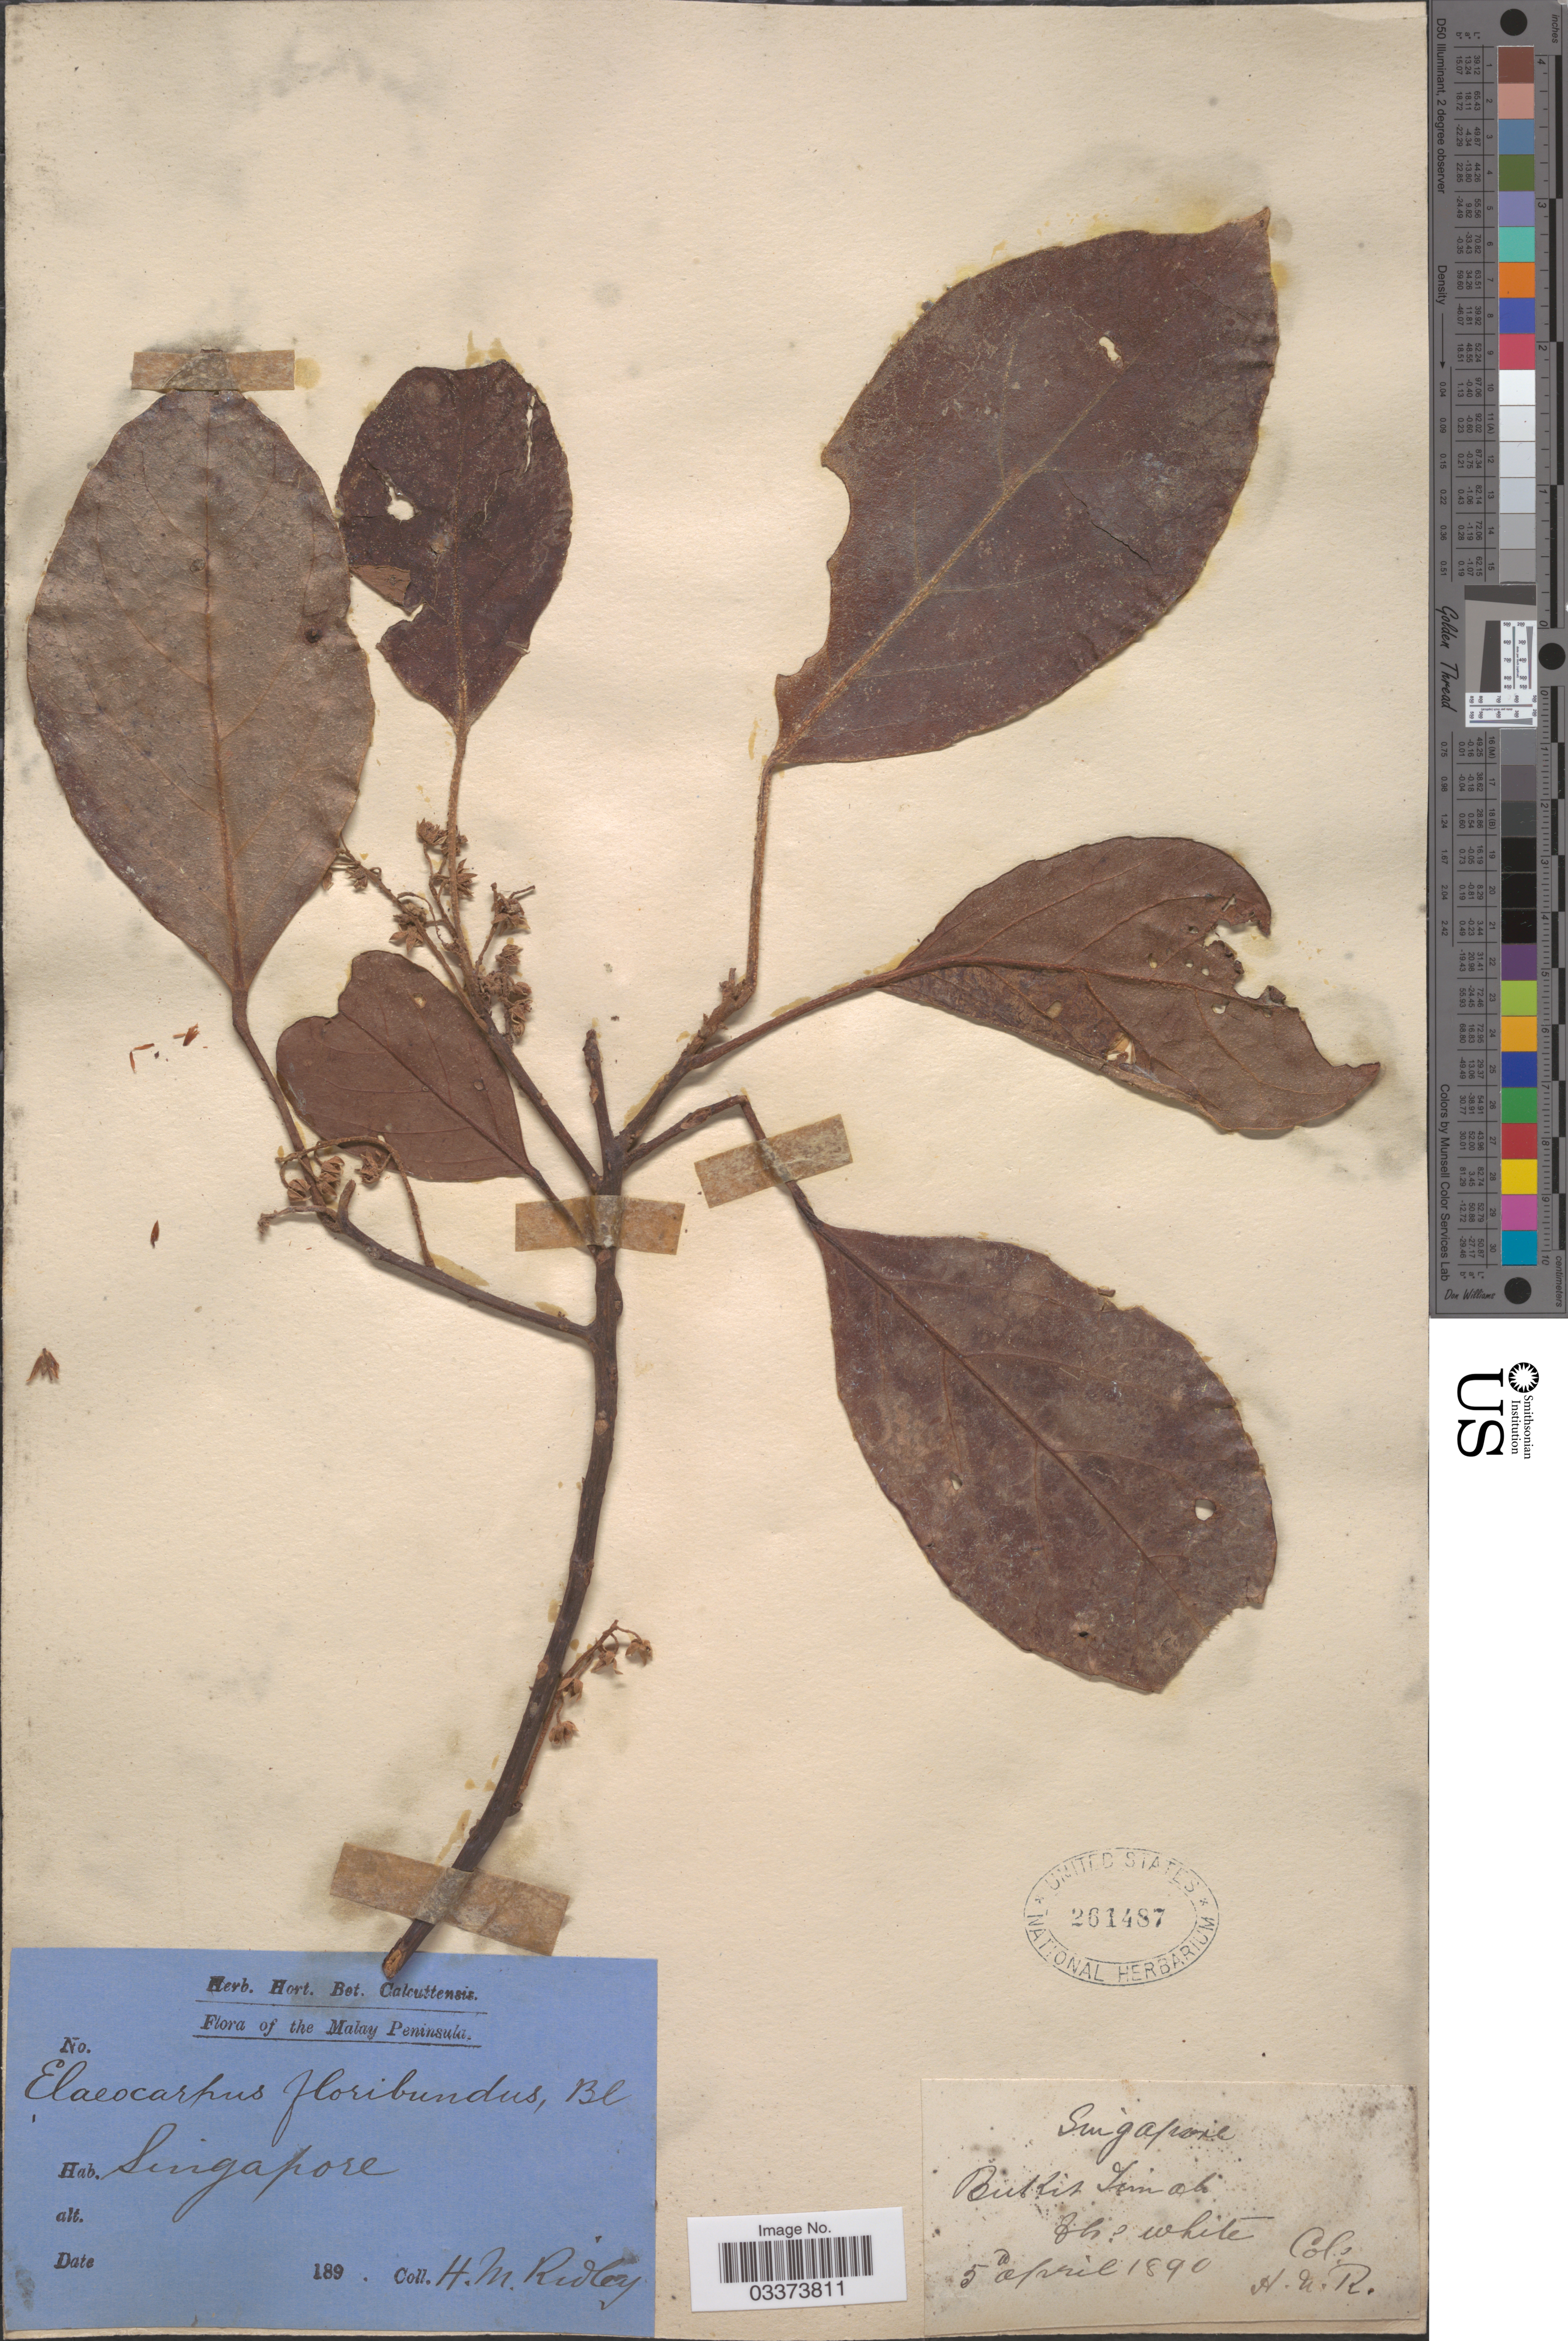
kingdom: Plantae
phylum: Tracheophyta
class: Magnoliopsida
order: Oxalidales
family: Elaeocarpaceae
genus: Elaeocarpus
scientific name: Elaeocarpus floribundus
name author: Blume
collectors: H. Ridley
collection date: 1890-04-05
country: Singapore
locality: Malay Peninsula.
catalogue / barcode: US 261487